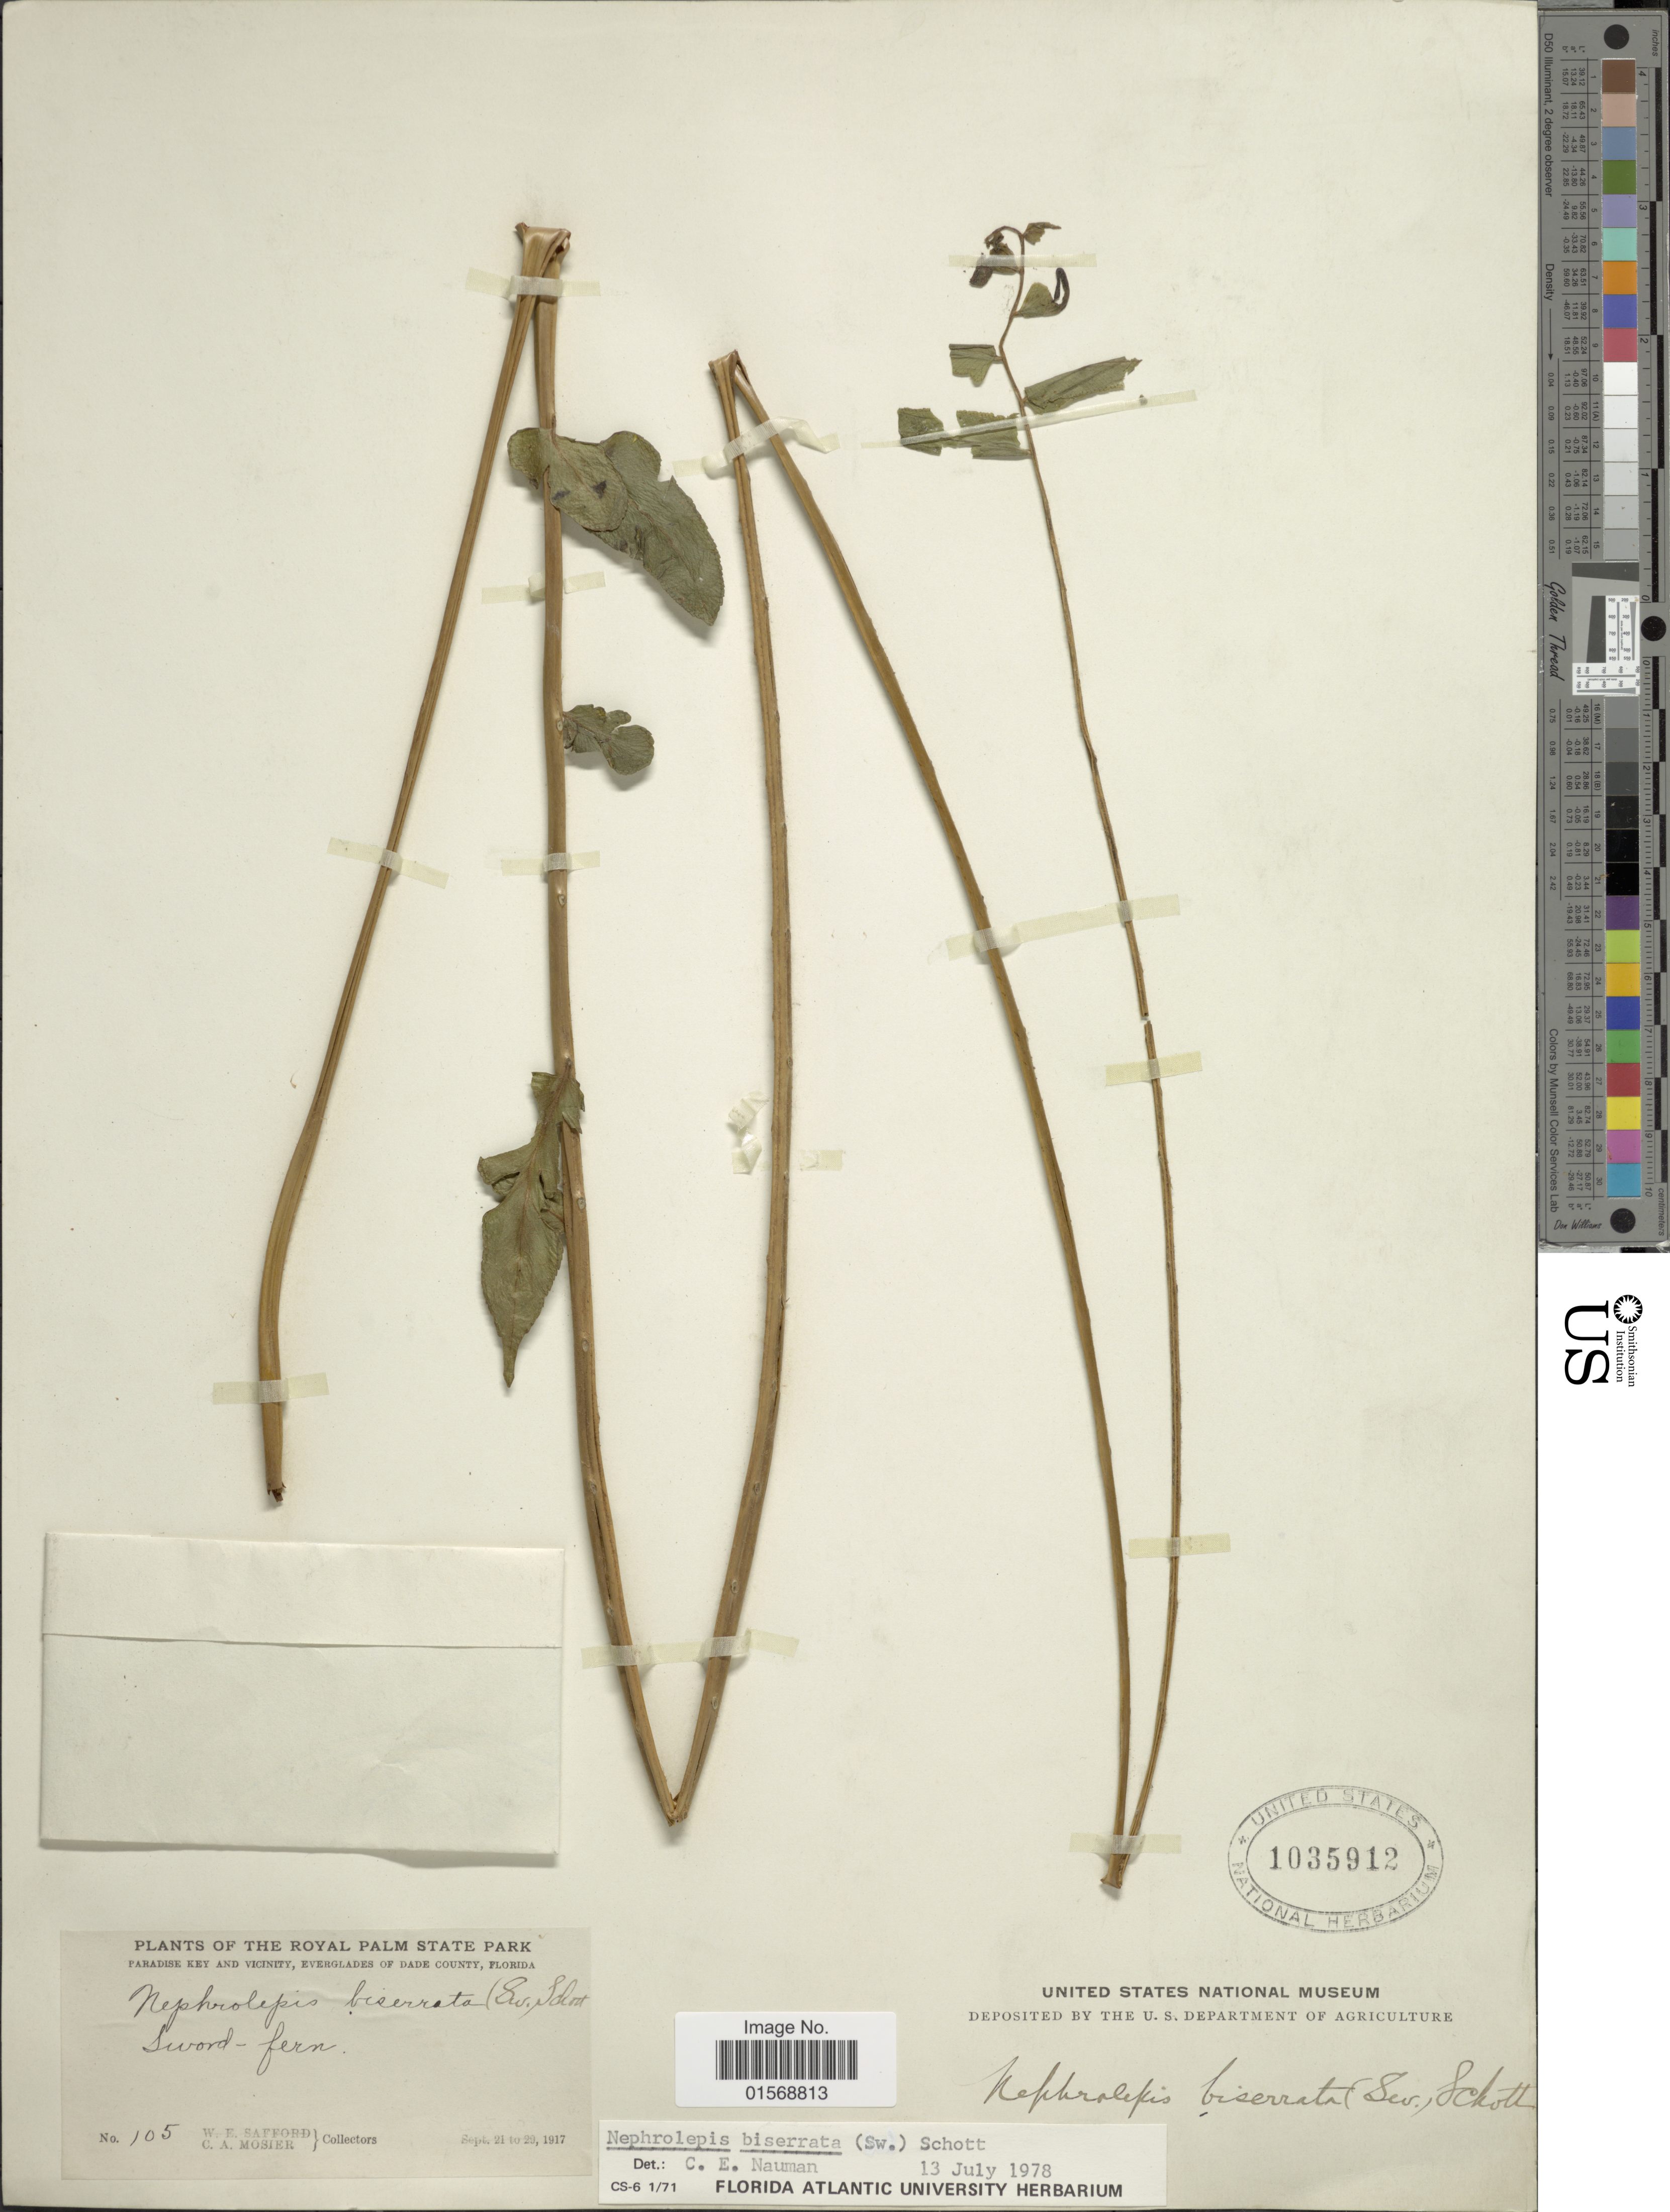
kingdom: Plantae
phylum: Tracheophyta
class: Polypodiopsida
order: Polypodiales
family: Nephrolepidaceae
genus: Nephrolepis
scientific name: Nephrolepis biserrata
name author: (Sw.) Schott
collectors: W. E. Safford & C. A. Mosier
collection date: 1917-09-21/1917-09-29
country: United States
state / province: Florida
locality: Royal Palm State Park, Paradise key and Vicinity, Everglades of Dade County, Florida.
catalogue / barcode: US 1035912